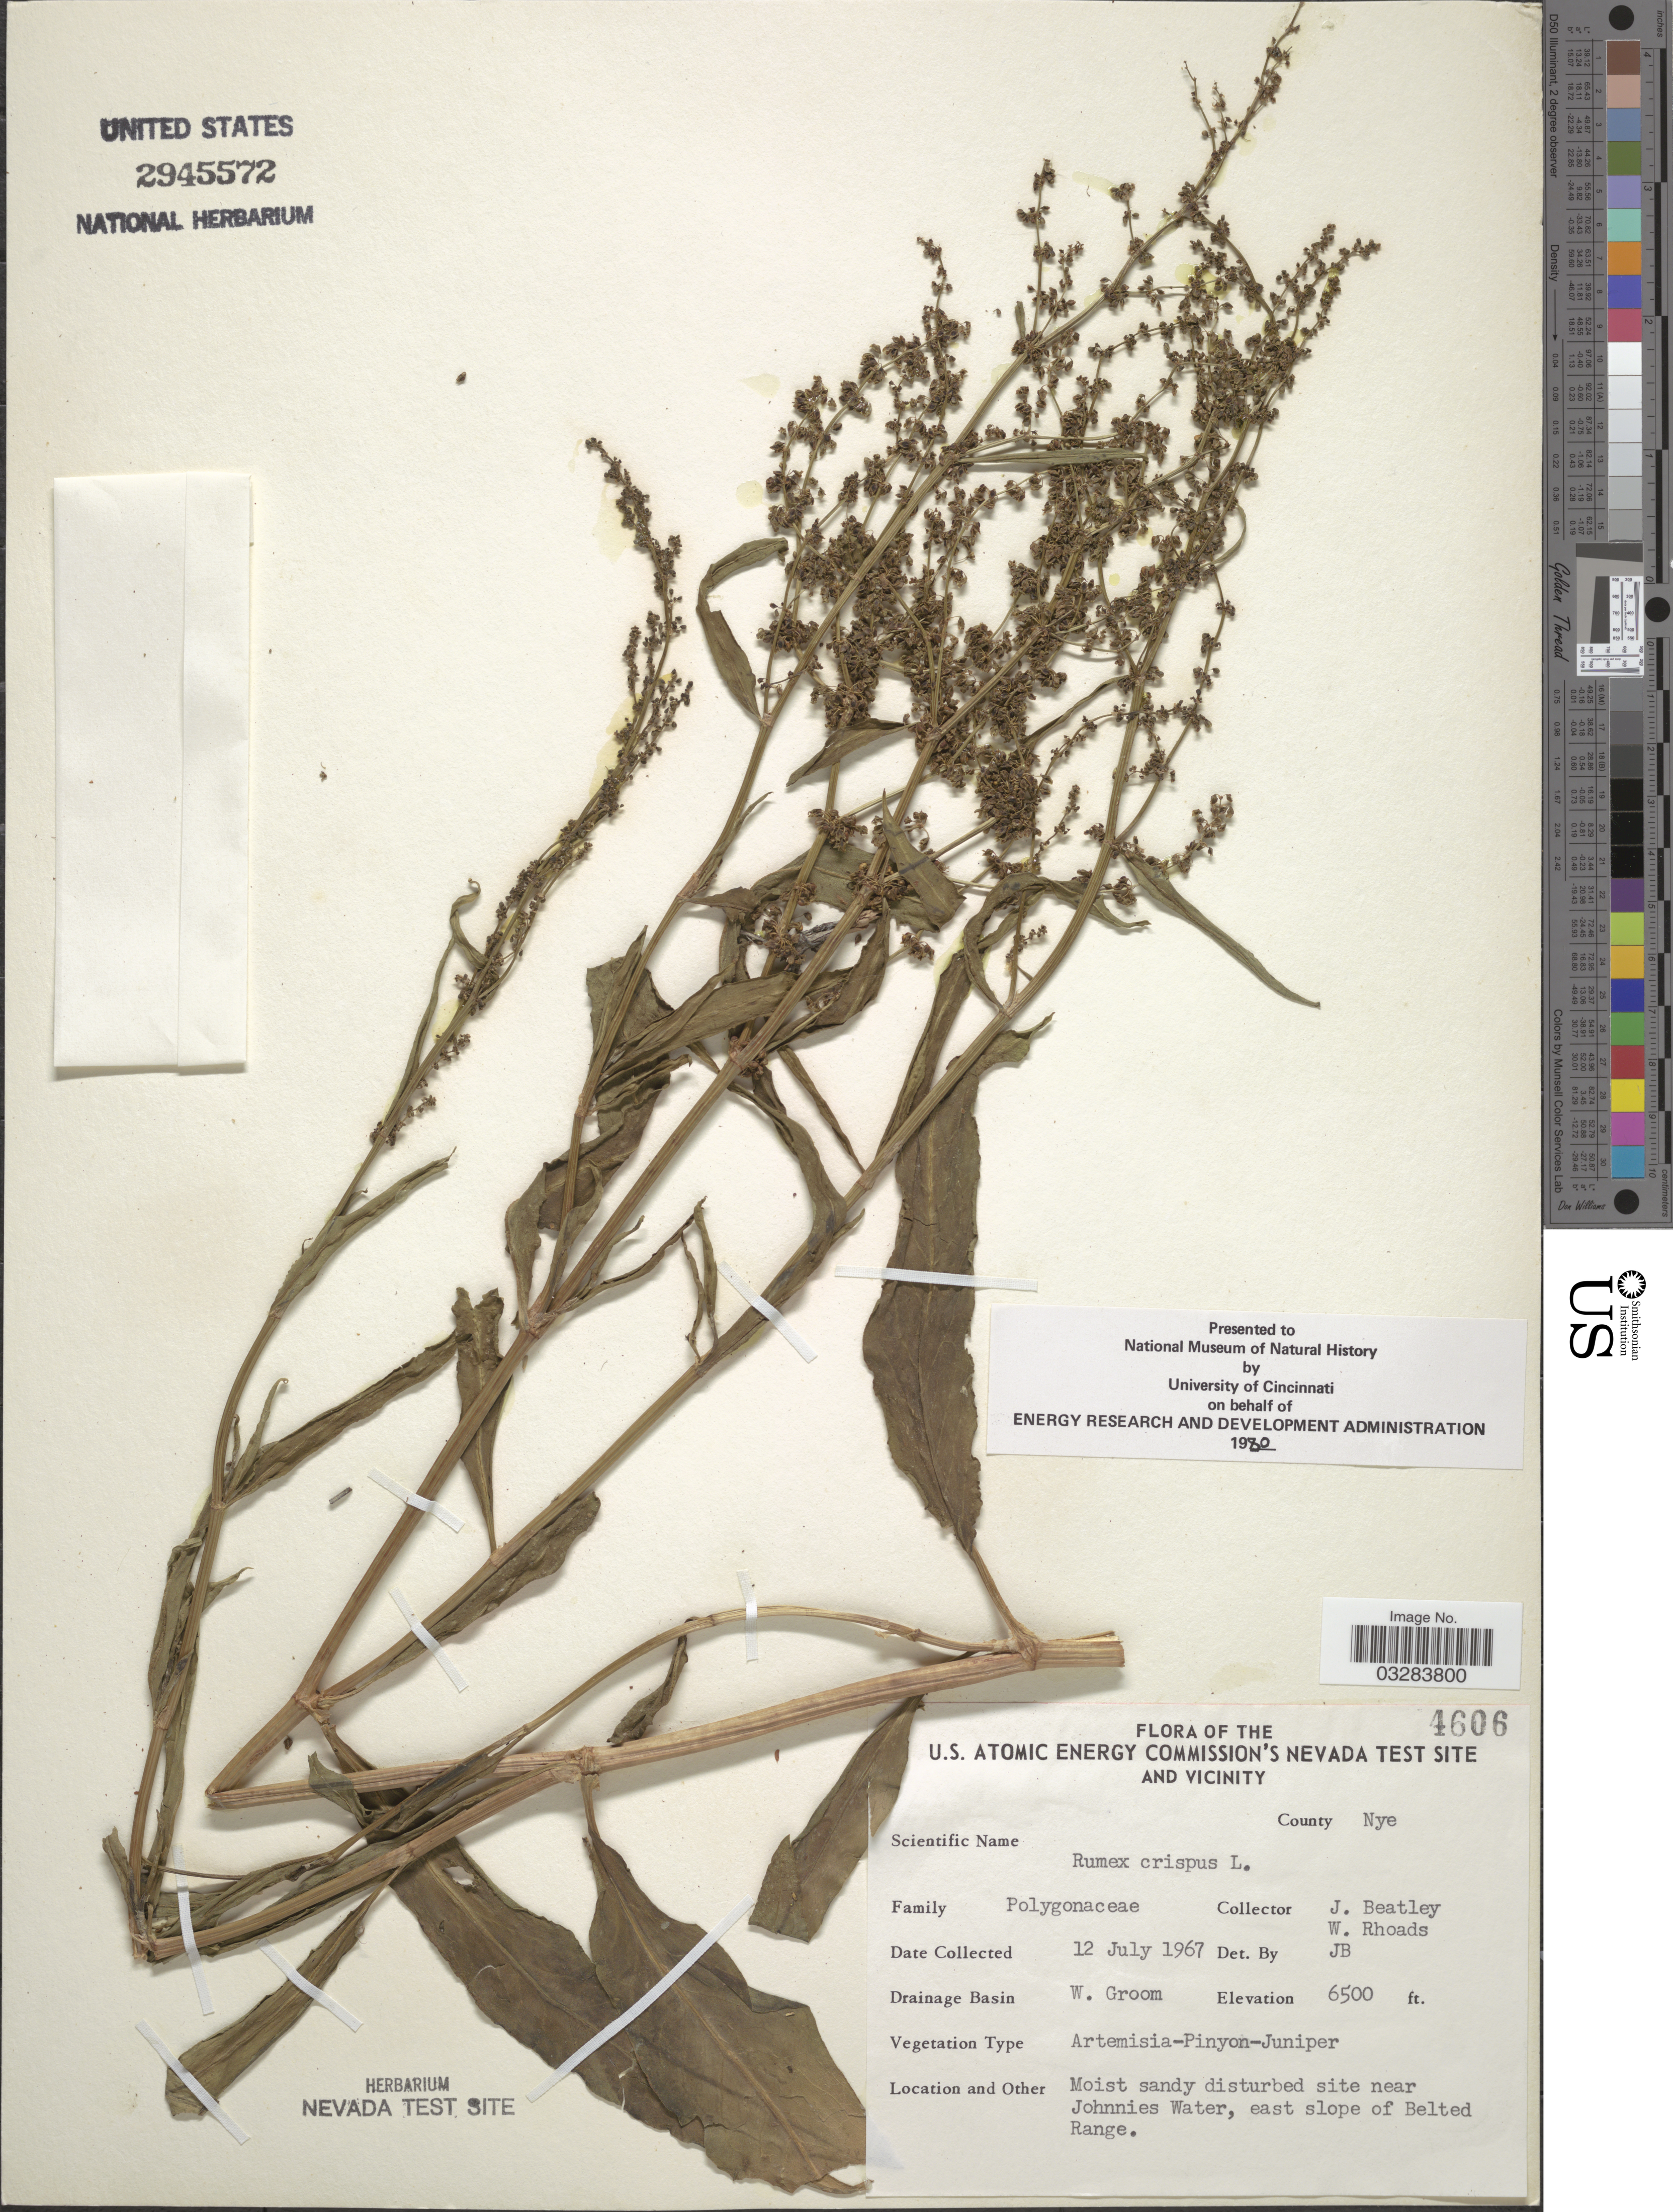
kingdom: Plantae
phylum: Tracheophyta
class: Magnoliopsida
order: Caryophyllales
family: Polygonaceae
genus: Rumex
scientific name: Rumex crispus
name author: L.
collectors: J. C. Beatley & W. Rhoads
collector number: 4606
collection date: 1967-07-12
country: United States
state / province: Nevada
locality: U.S. Atomic Energy Commission's Nevada Test Site and Vicinity, County Nye, Drainage Basin W. Groom, Moist sandy disturbed site near Johnnies Water, east slope of Belted Range.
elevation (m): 1981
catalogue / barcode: US 2945572